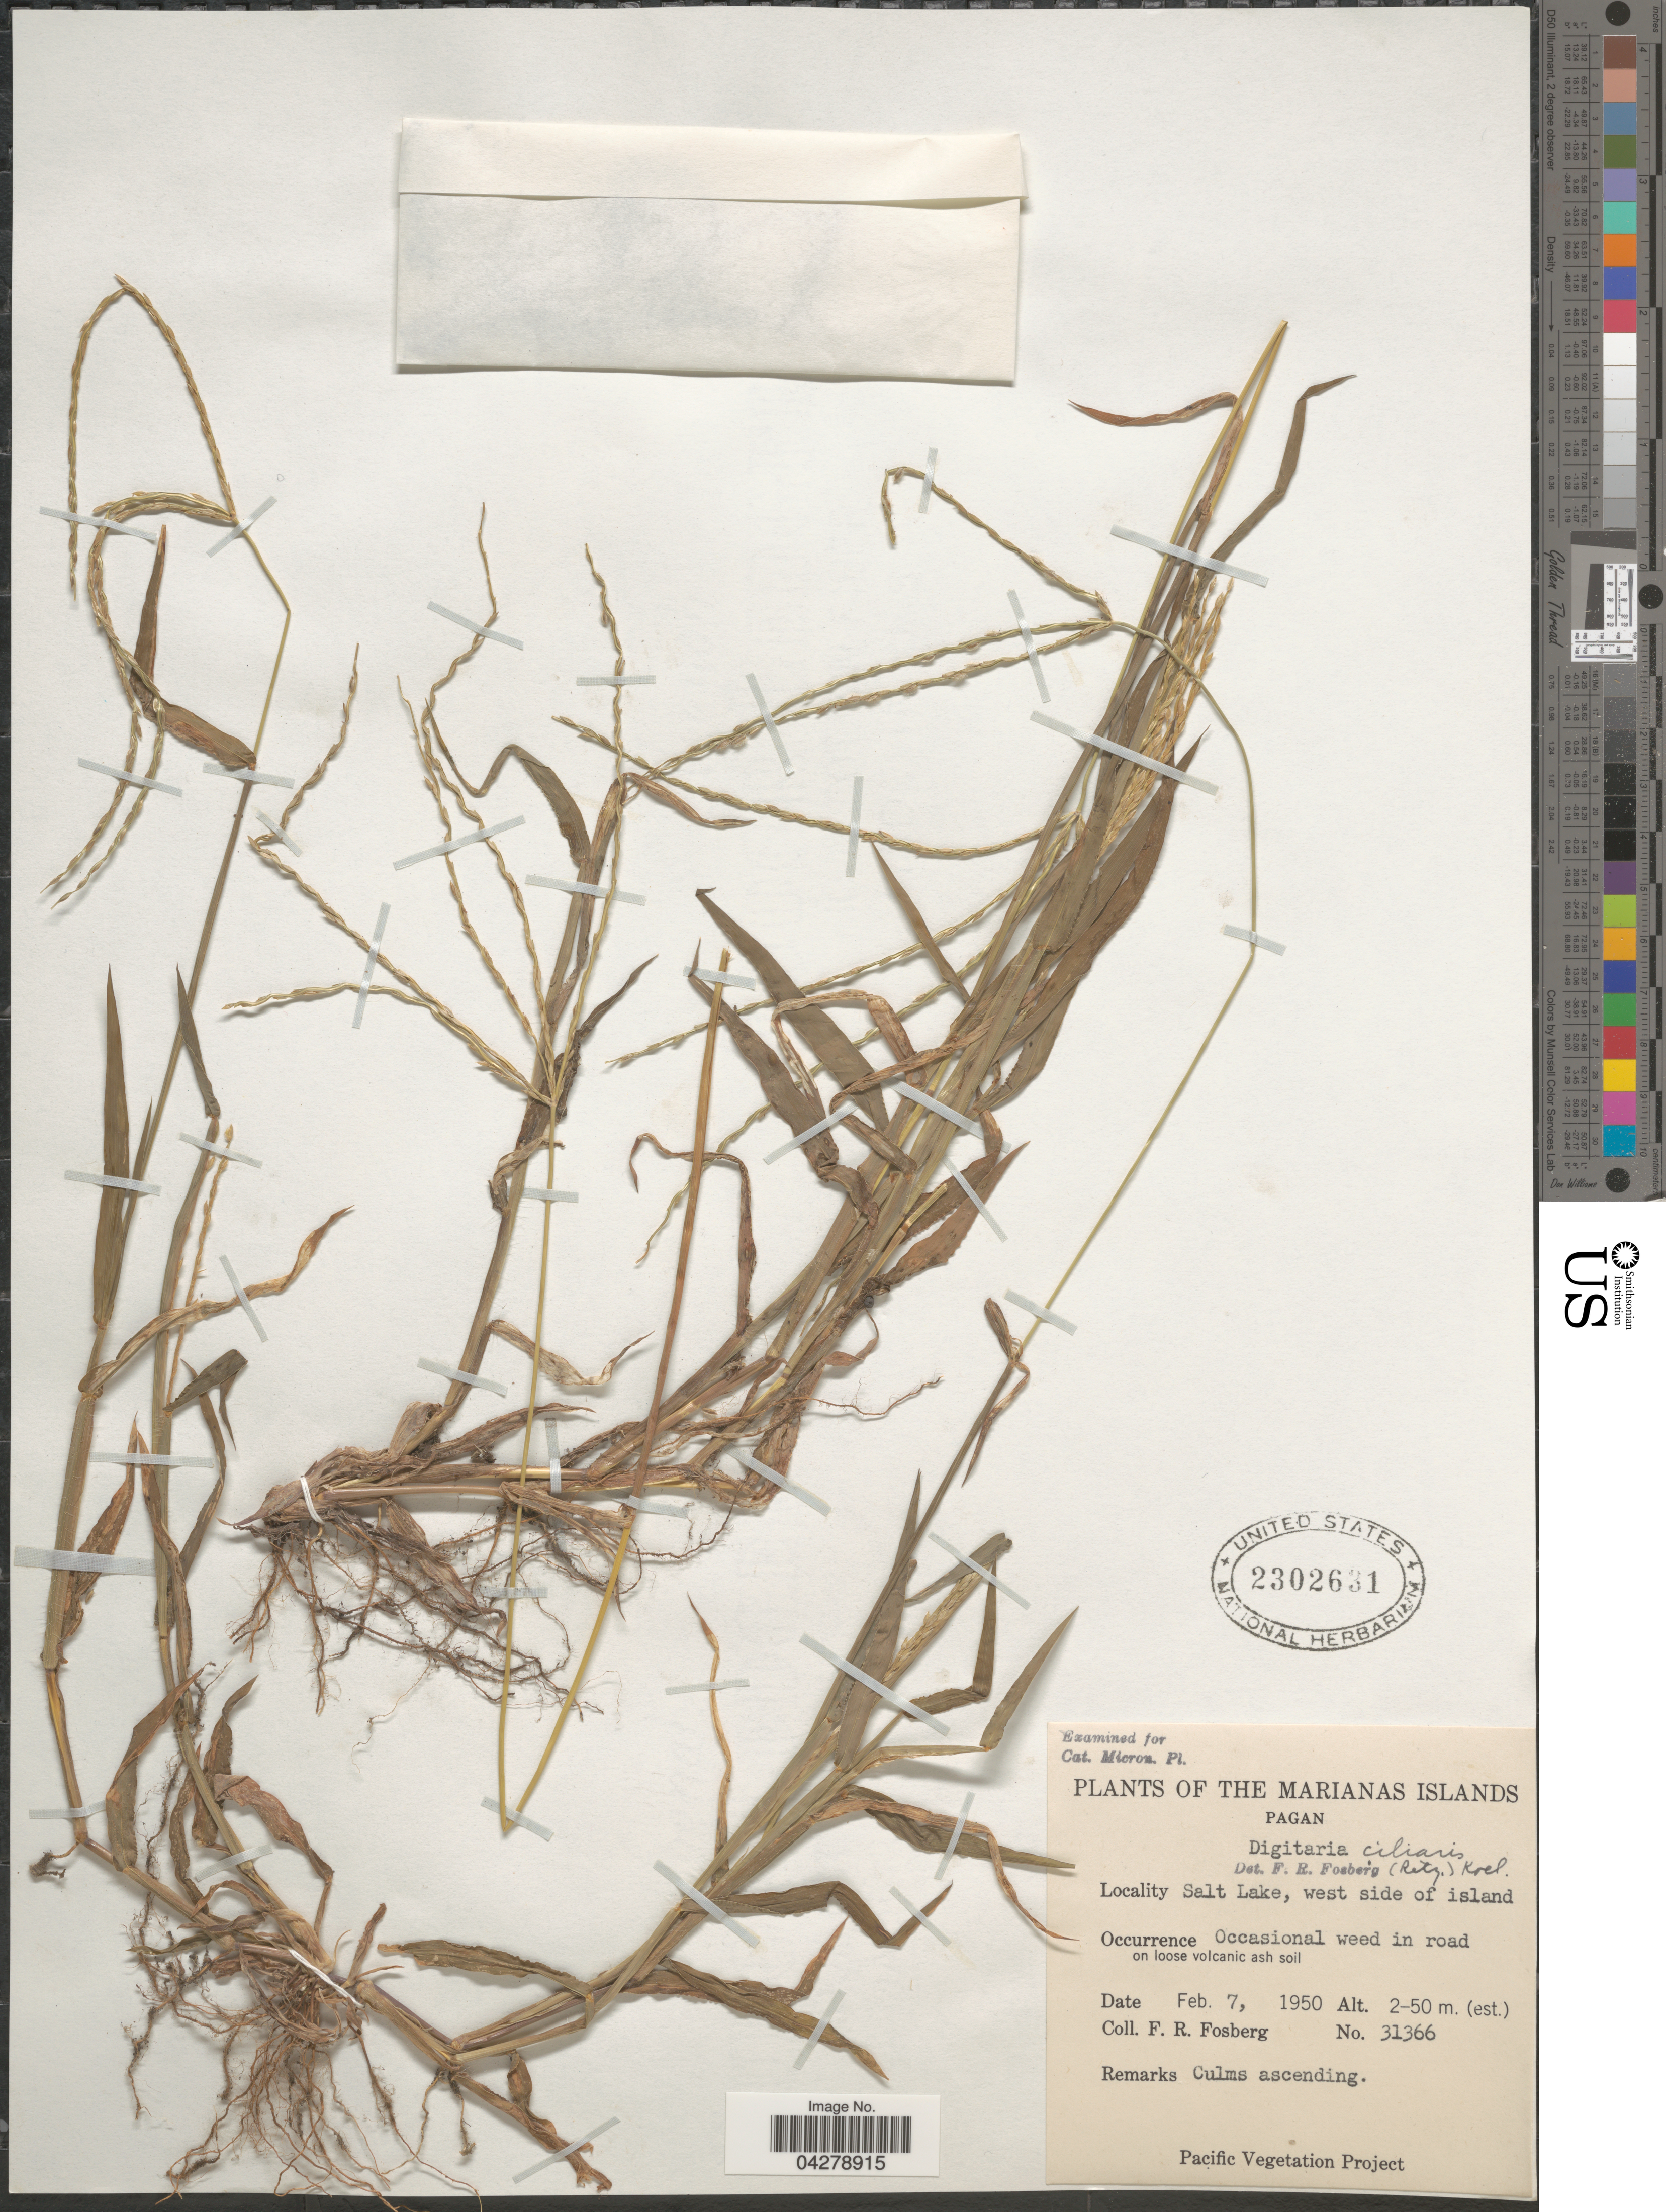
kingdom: Plantae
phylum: Tracheophyta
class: Liliopsida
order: Poales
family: Poaceae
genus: Digitaria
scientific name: Digitaria ciliaris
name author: (Retz.) Koeler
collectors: F. R. Fosberg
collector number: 31366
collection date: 1950-02-07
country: Northern Mariana Islands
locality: The Marianas Islands. Pagan. Salt Lake, west side of island. Occasional weed in road on loose volcanic ash soil.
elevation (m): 2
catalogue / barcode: US 2302631